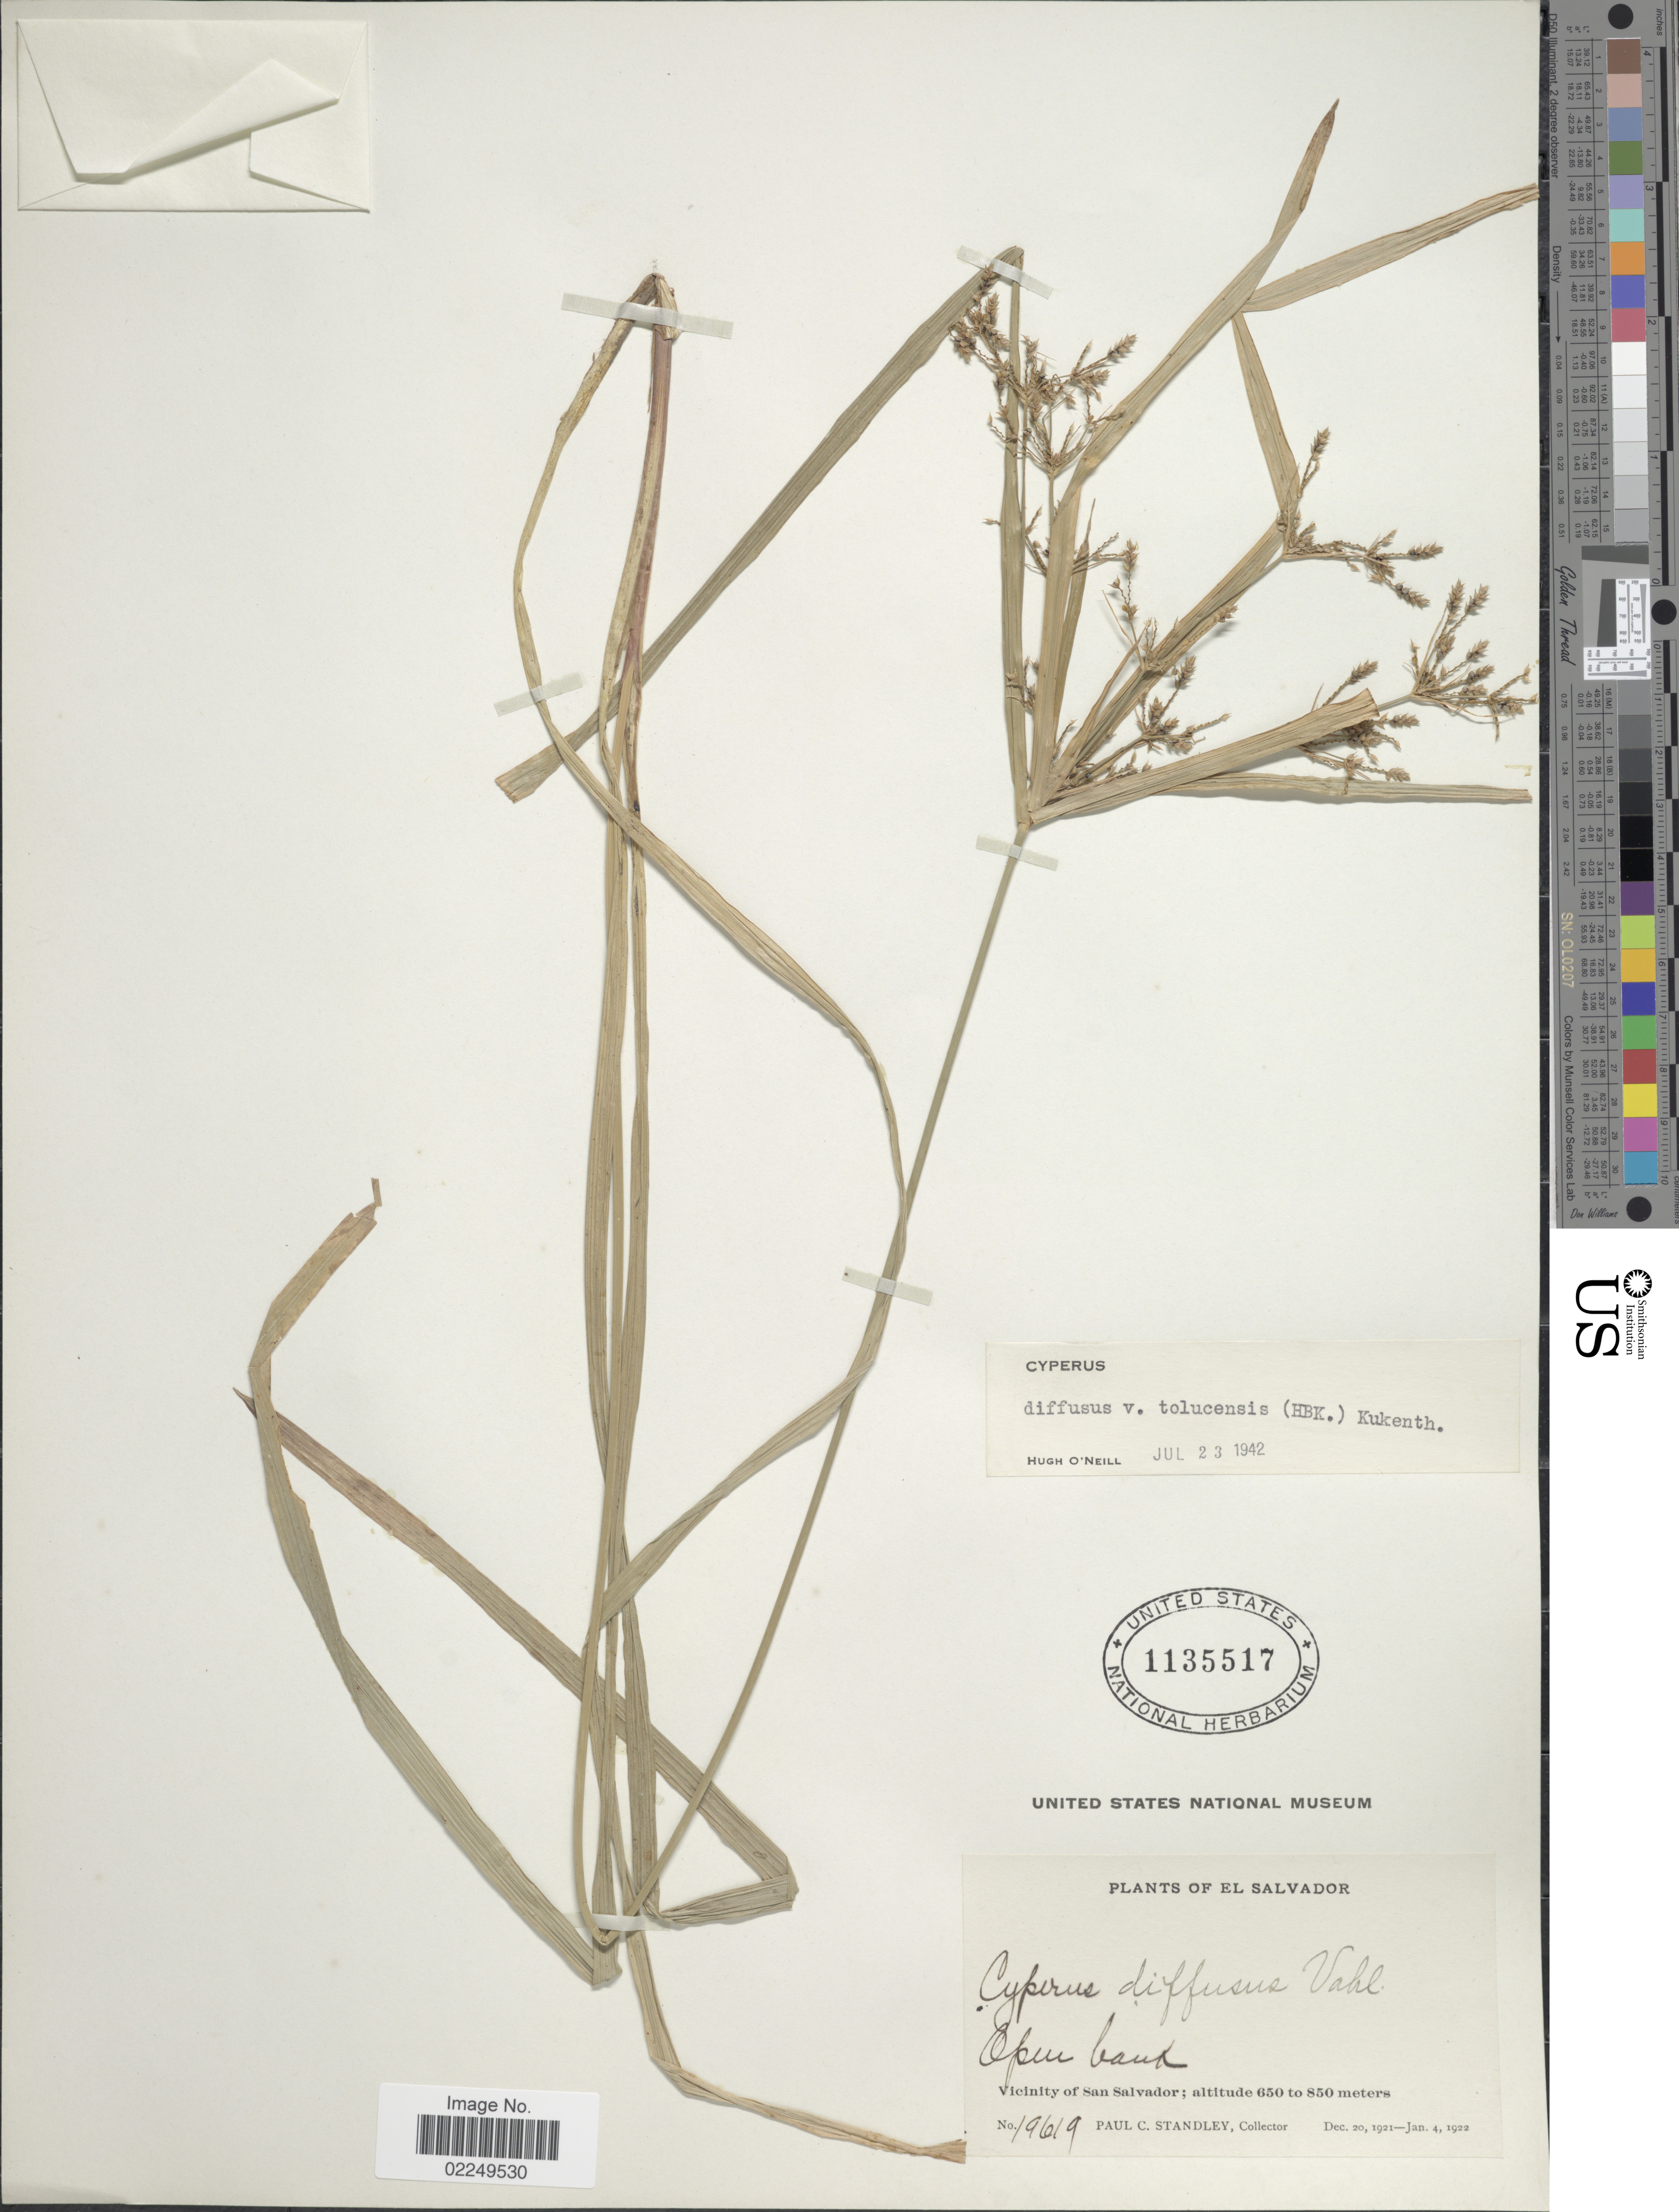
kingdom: Plantae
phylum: Tracheophyta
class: Liliopsida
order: Poales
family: Cyperaceae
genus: Cyperus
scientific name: Cyperus laxus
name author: Lam.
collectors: P. C. Standley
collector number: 19619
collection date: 1921-12-20/1922-01-04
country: El Salvador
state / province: San Salvador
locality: Open bank, Vicinity of San Salvador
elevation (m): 650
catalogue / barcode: US 1135517